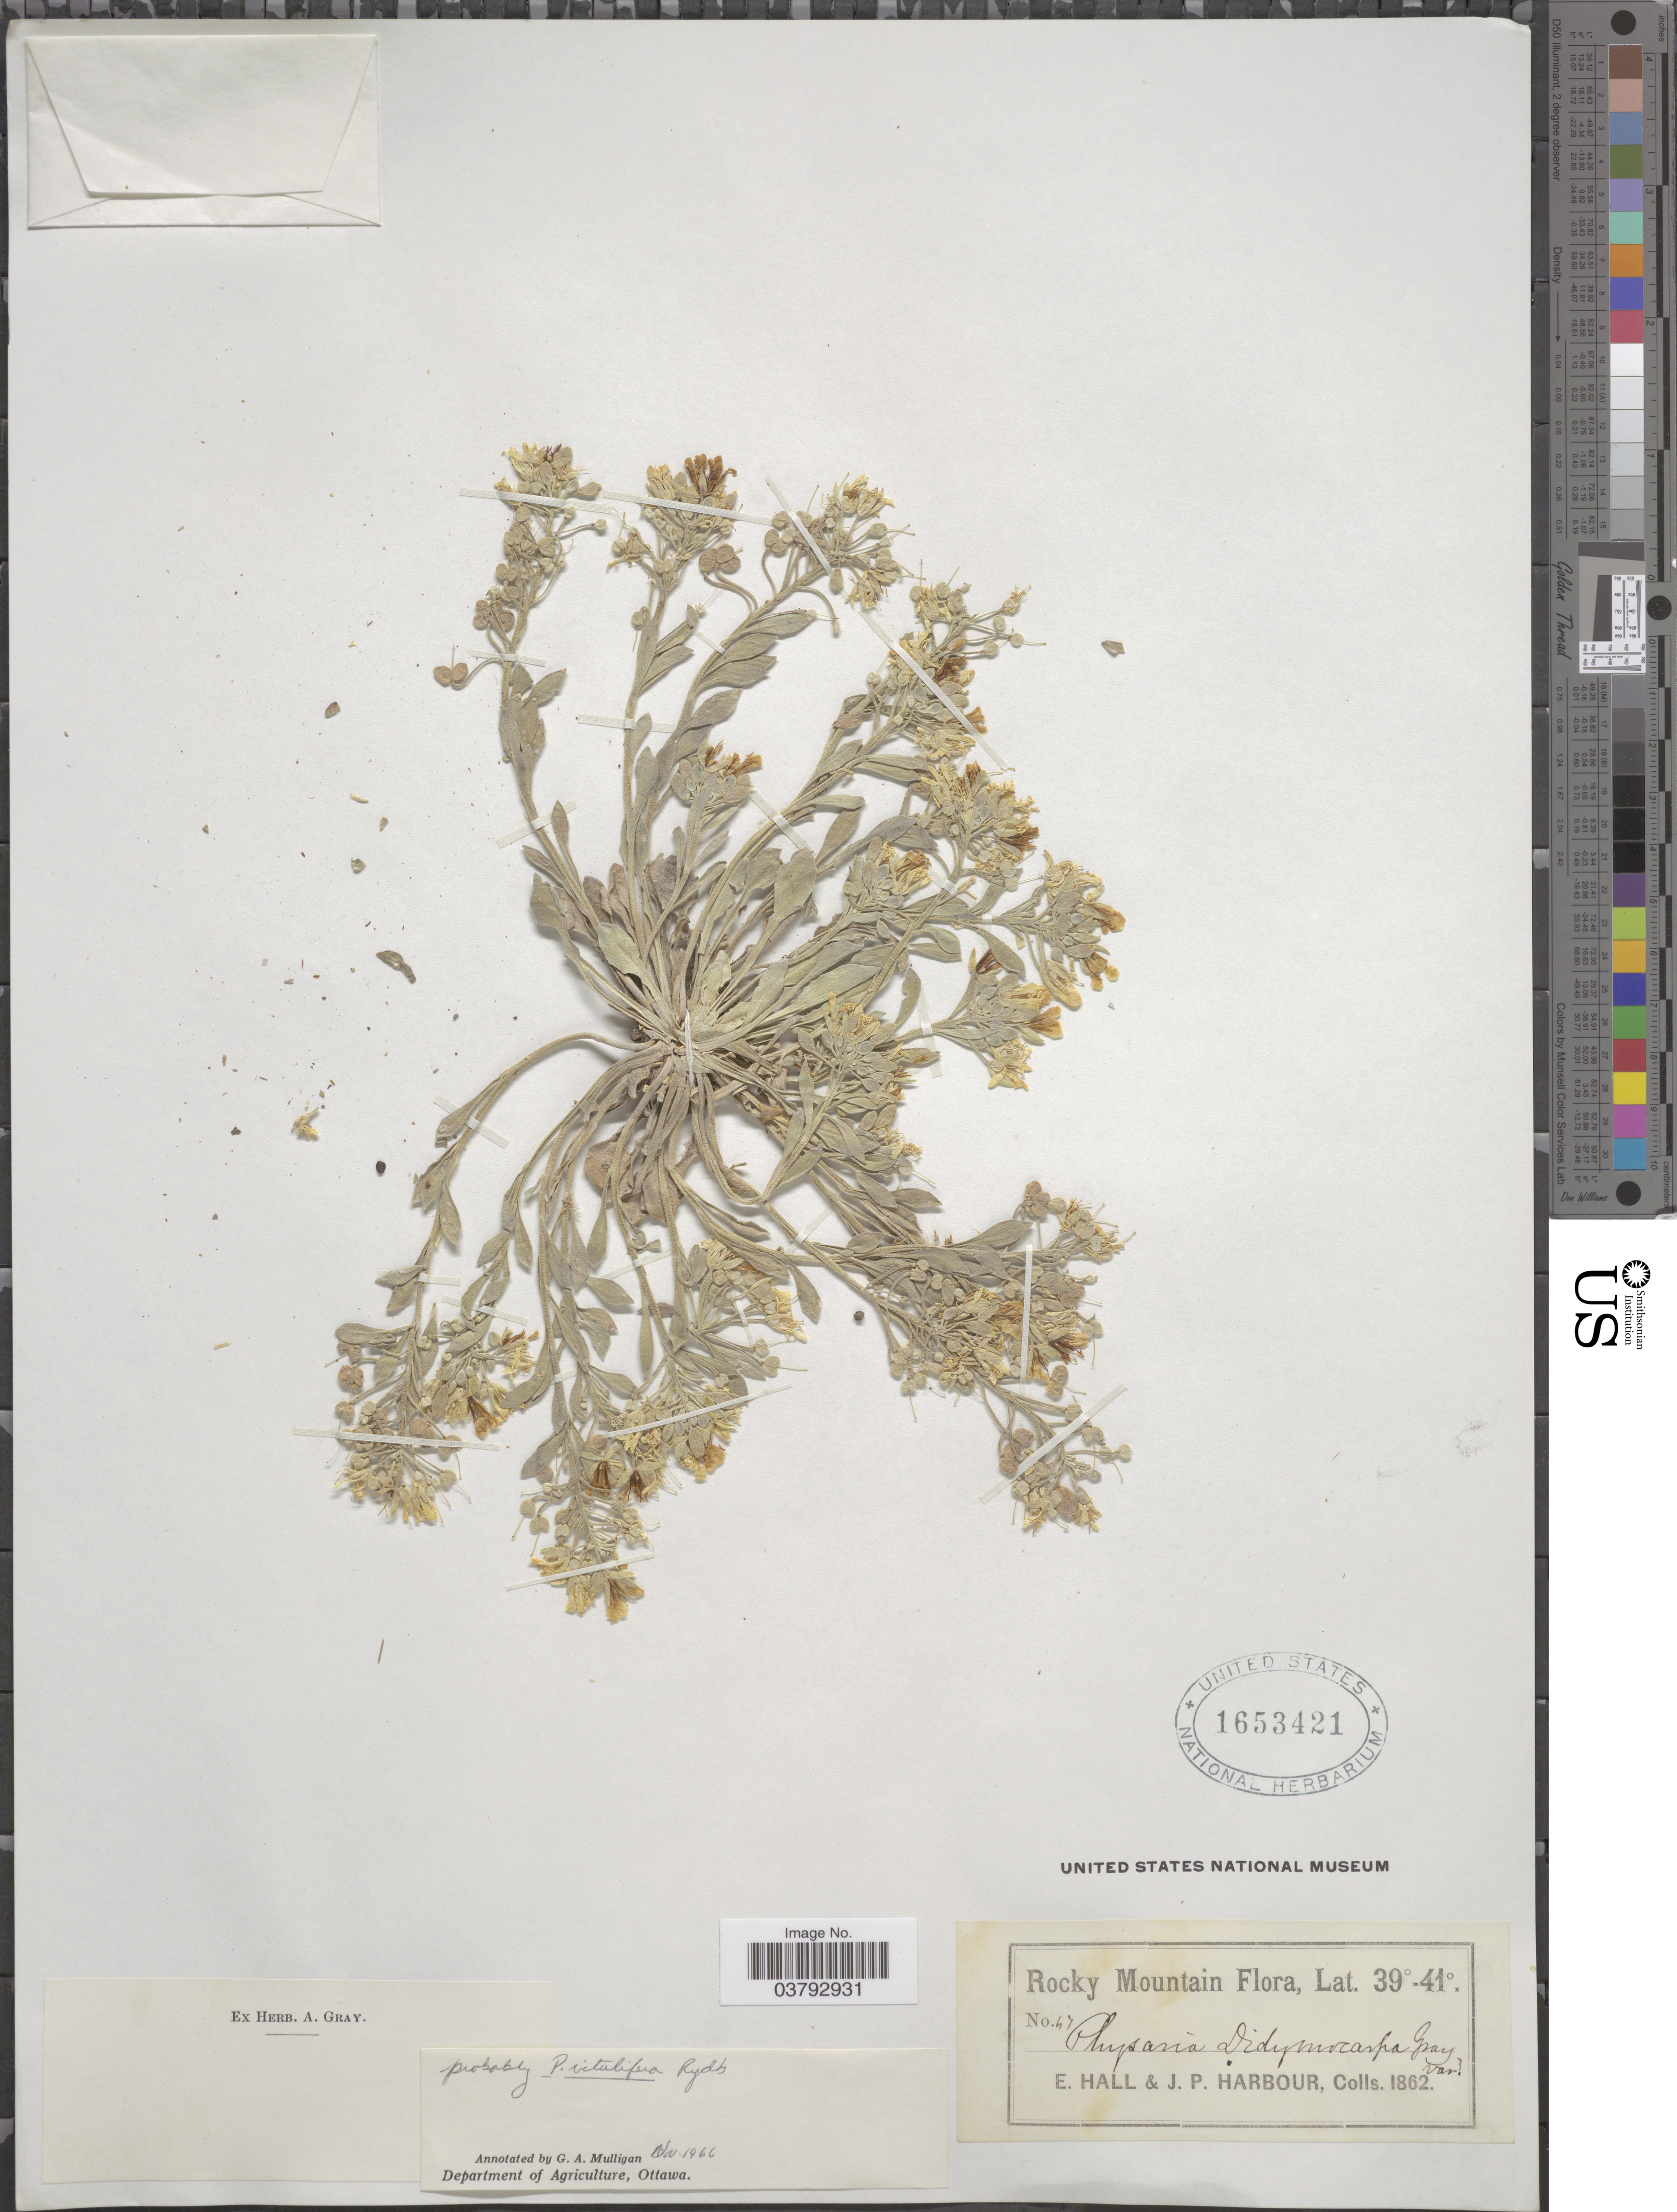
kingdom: Plantae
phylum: Tracheophyta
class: Magnoliopsida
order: Brassicales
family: Brassicaceae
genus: Physaria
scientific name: Physaria didymocarpa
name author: (Hook.) A. Gray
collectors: E. Hall & J. Harbour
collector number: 47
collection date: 1862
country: United States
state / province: Colorado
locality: Rocky Mountain.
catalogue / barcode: US 1653421